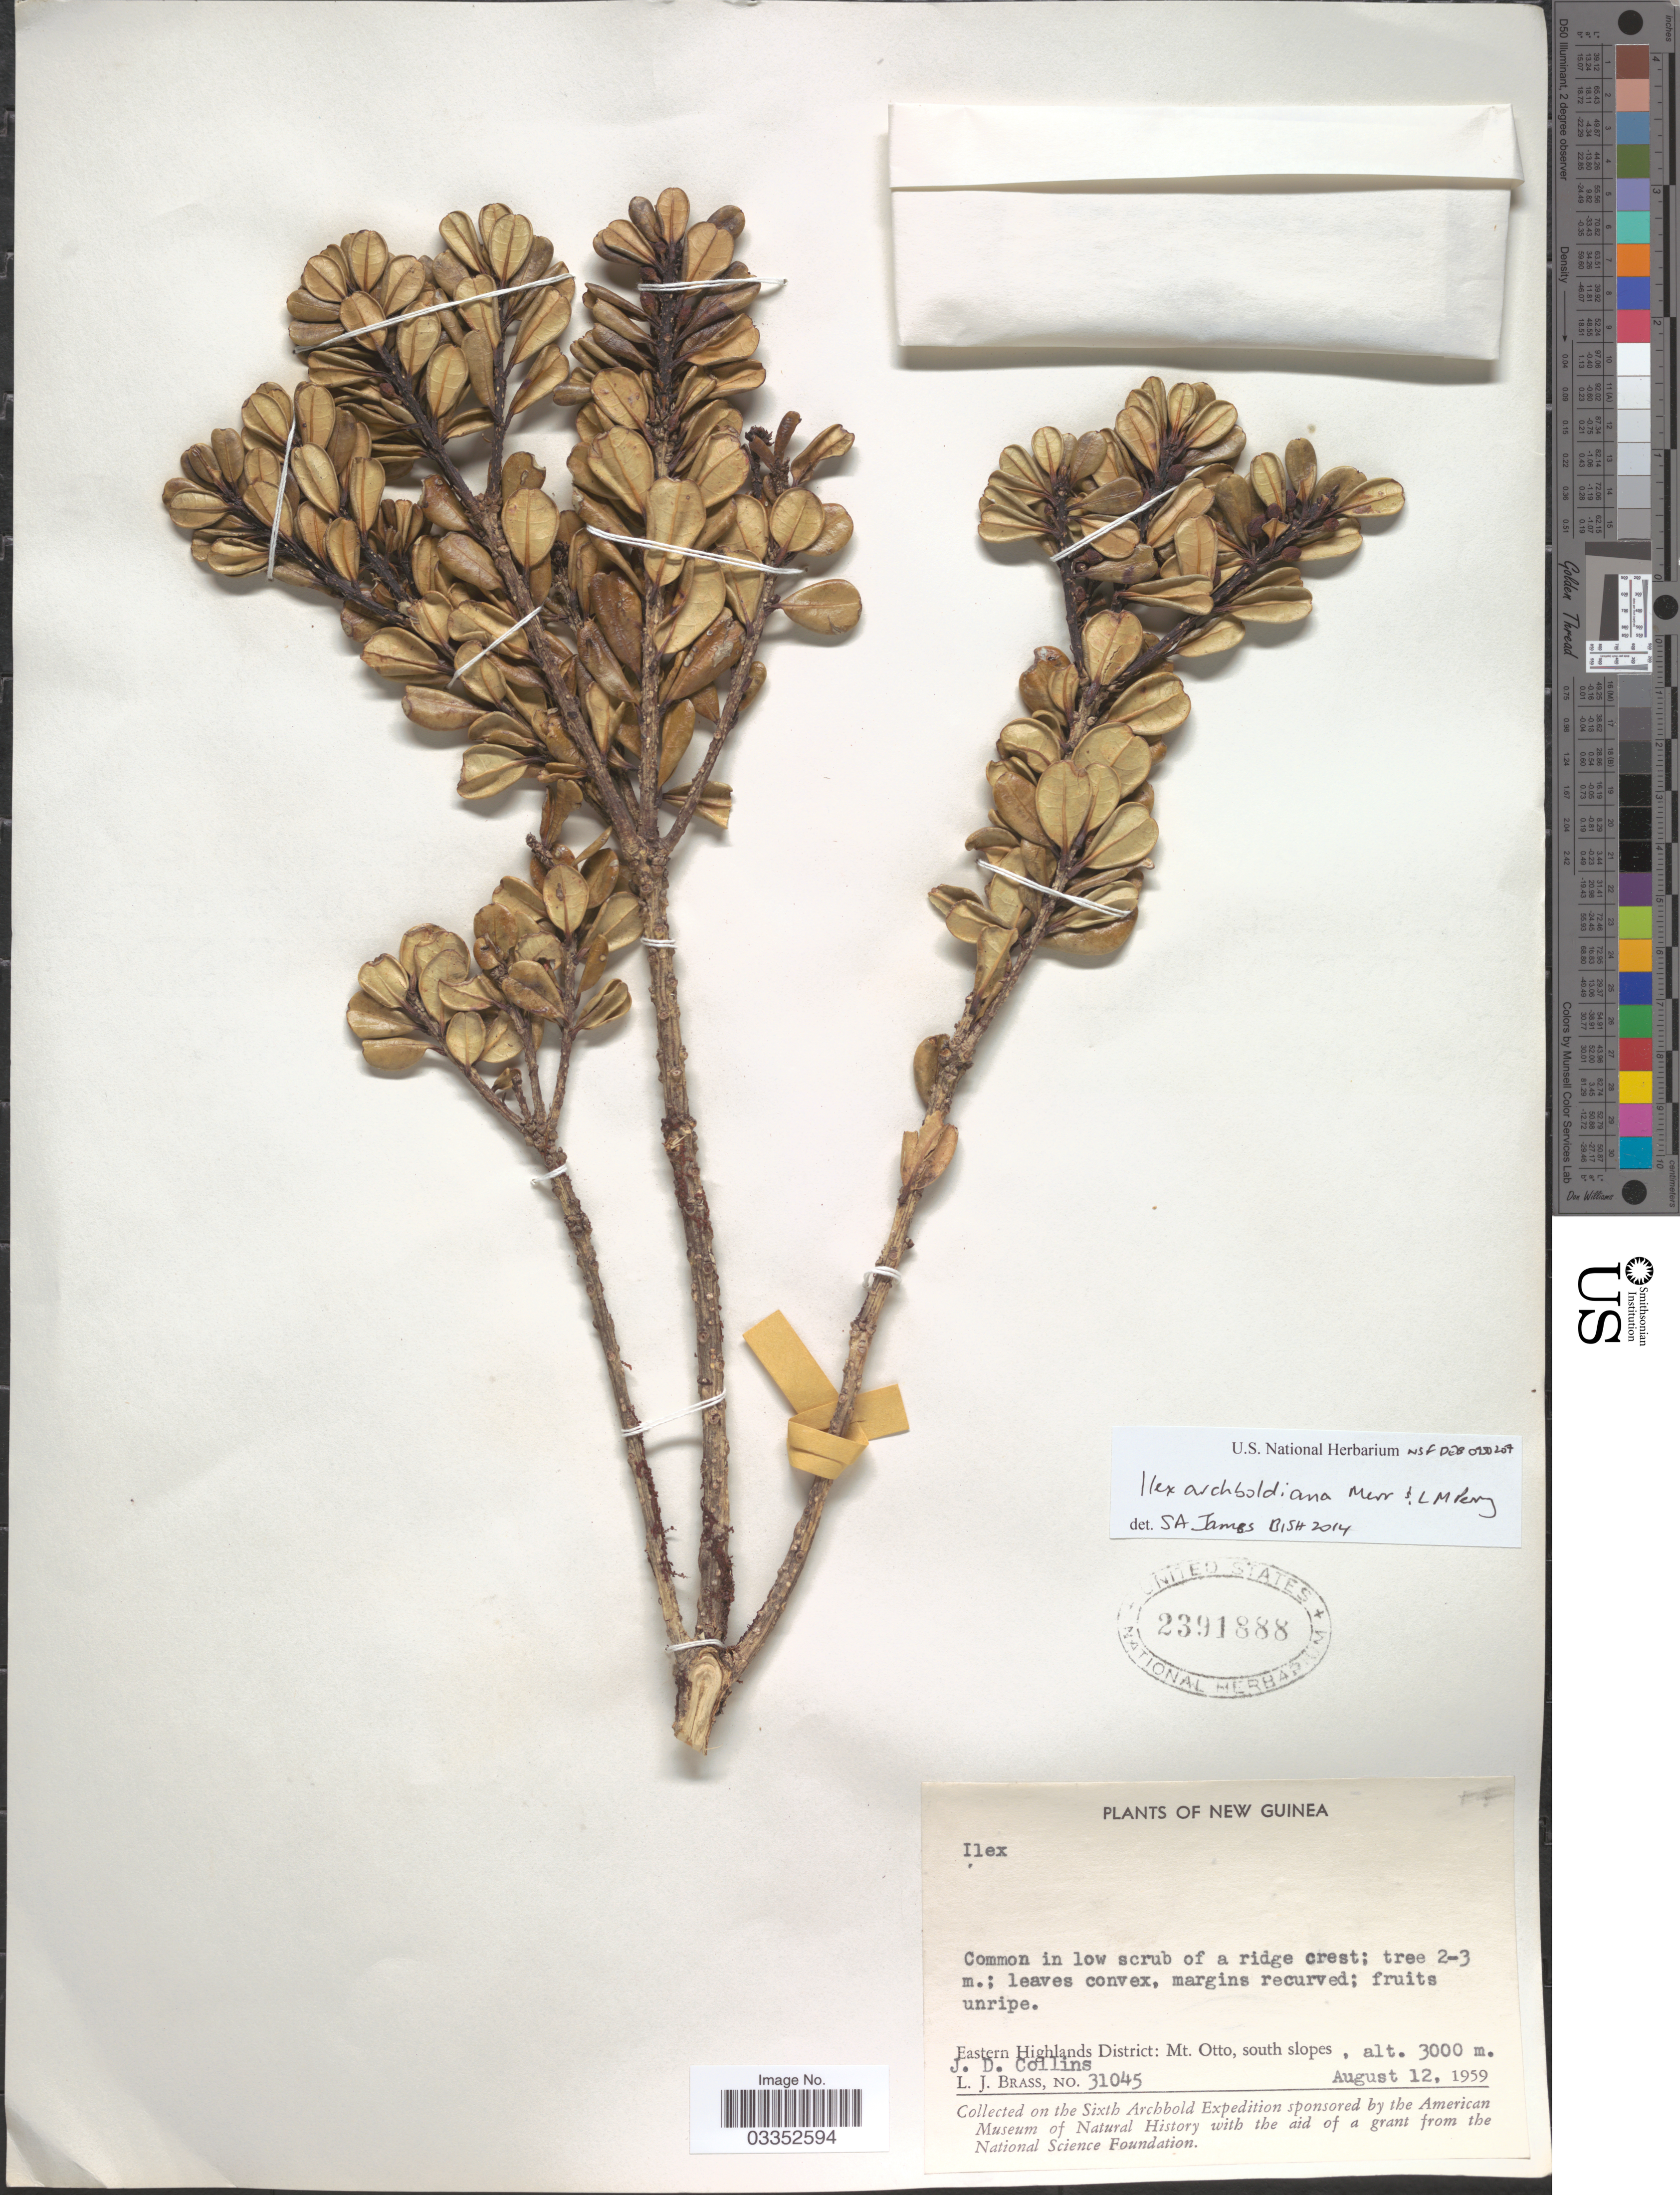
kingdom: Plantae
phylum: Tracheophyta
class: Magnoliopsida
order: Aquifoliales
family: Aquifoliaceae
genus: Ilex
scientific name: Ilex archboldiana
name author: Merr. & L.M. Perry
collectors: J. Collins & L. J. Brass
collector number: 31045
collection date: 1959-08-12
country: Papua New Guinea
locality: New Guinea. Eastern Highlands District: Mt. Otto, south slopes.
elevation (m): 3000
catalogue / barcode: US 2391888